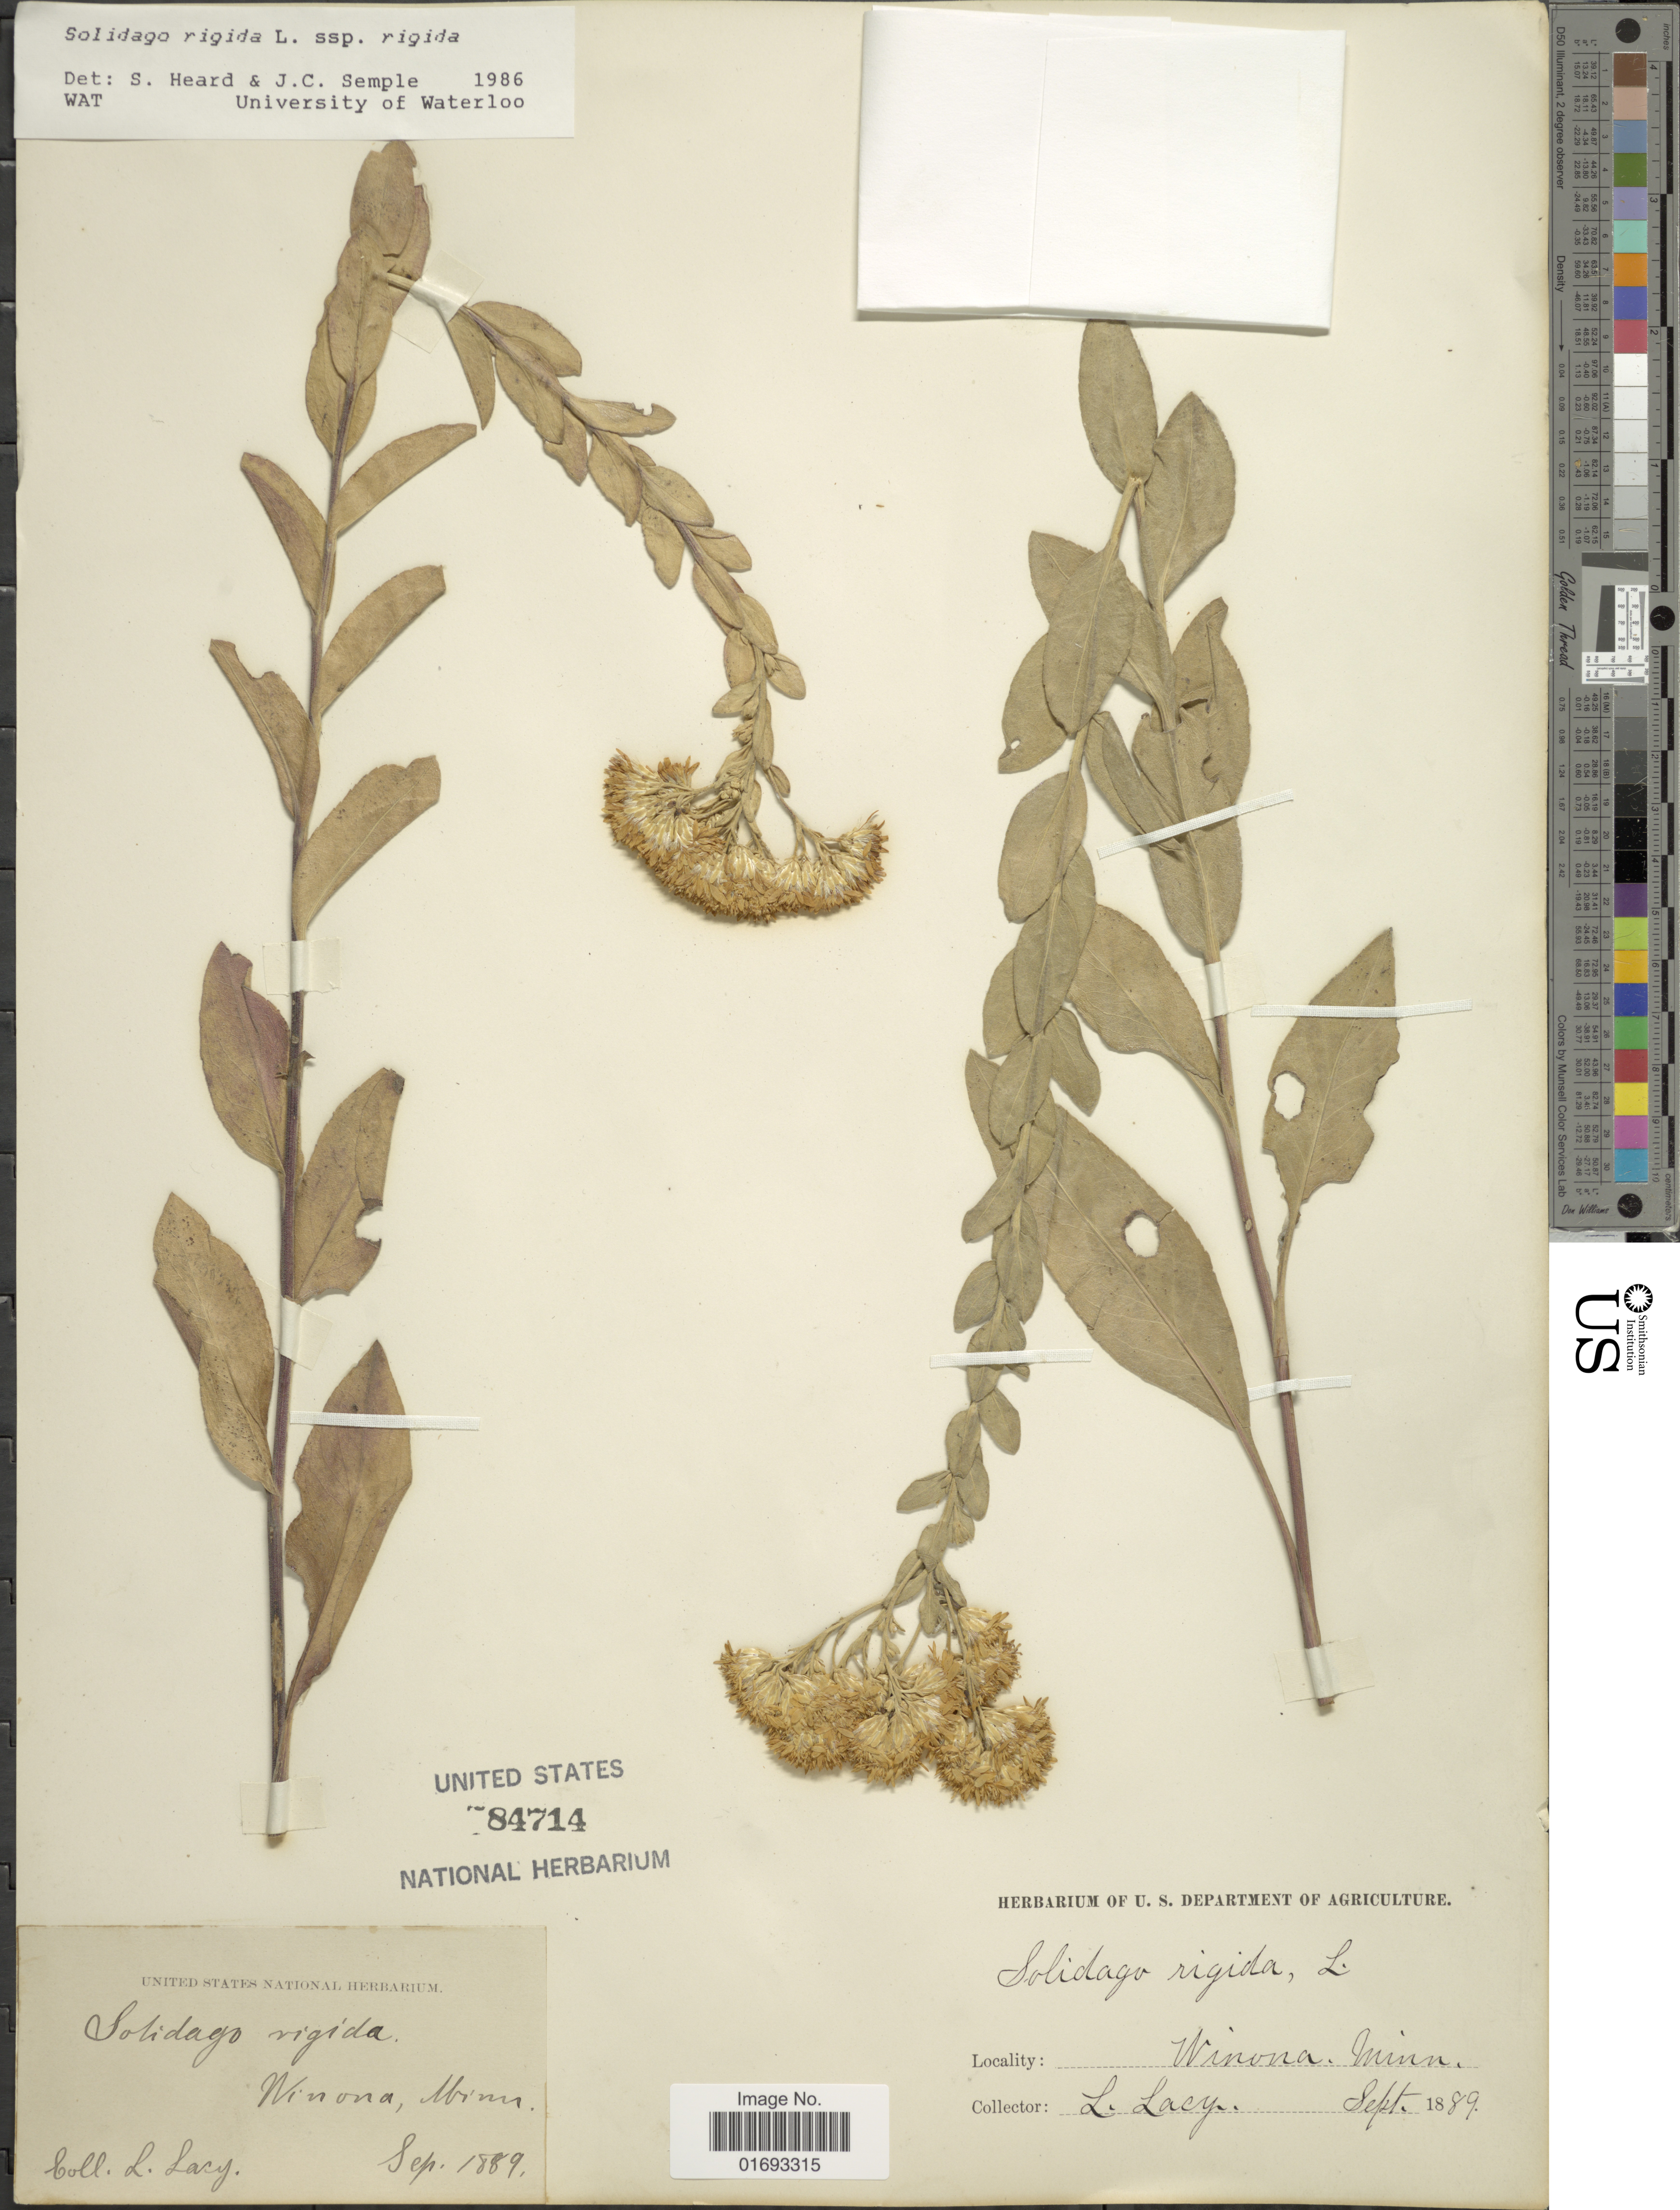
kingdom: Plantae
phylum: Tracheophyta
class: Magnoliopsida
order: Asterales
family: Asteraceae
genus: Oligoneuron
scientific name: Oligoneuron rigidum var. rigidum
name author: (L.) Small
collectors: L. Lacy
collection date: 1889-09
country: United States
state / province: Minnesota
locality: Winona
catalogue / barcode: US 784714